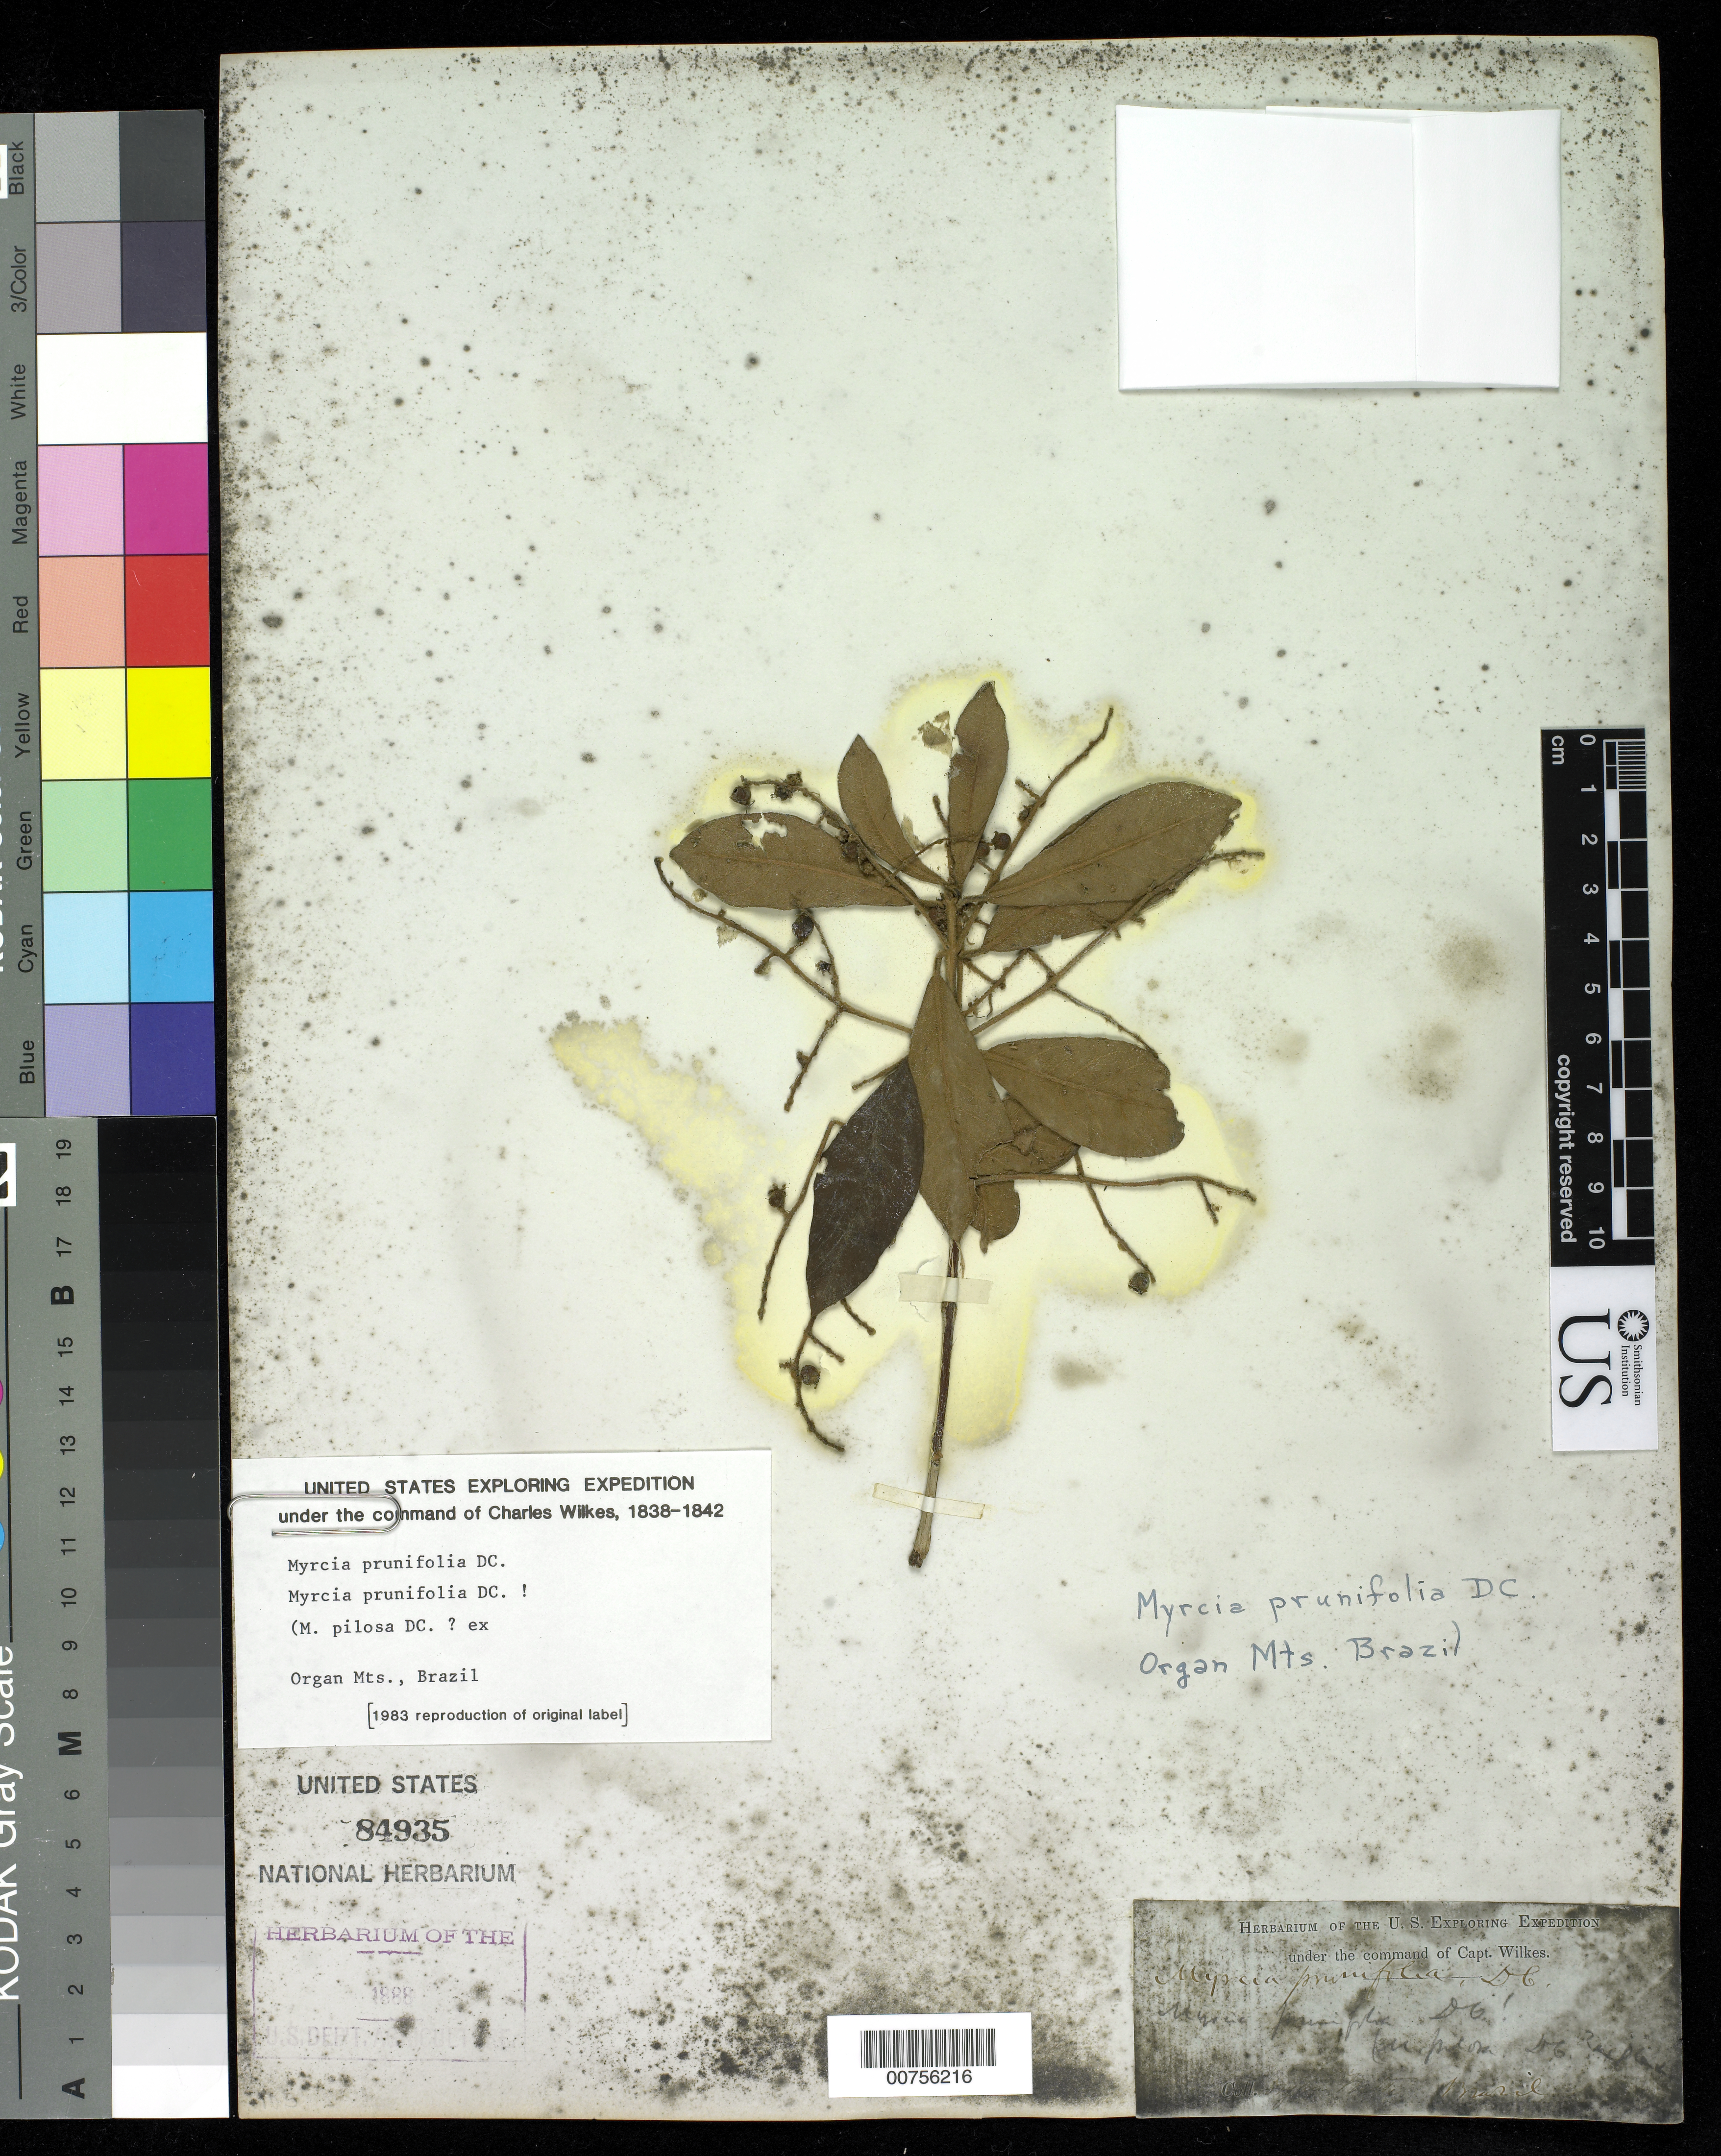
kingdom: Plantae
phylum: Tracheophyta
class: Magnoliopsida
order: Myrtales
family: Myrtaceae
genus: Myrcia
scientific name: Myrcia prunifolia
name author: DC.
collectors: Wilkes Explor. Exped.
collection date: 1838/1842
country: Brazil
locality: Organ Mts.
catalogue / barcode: US 84935